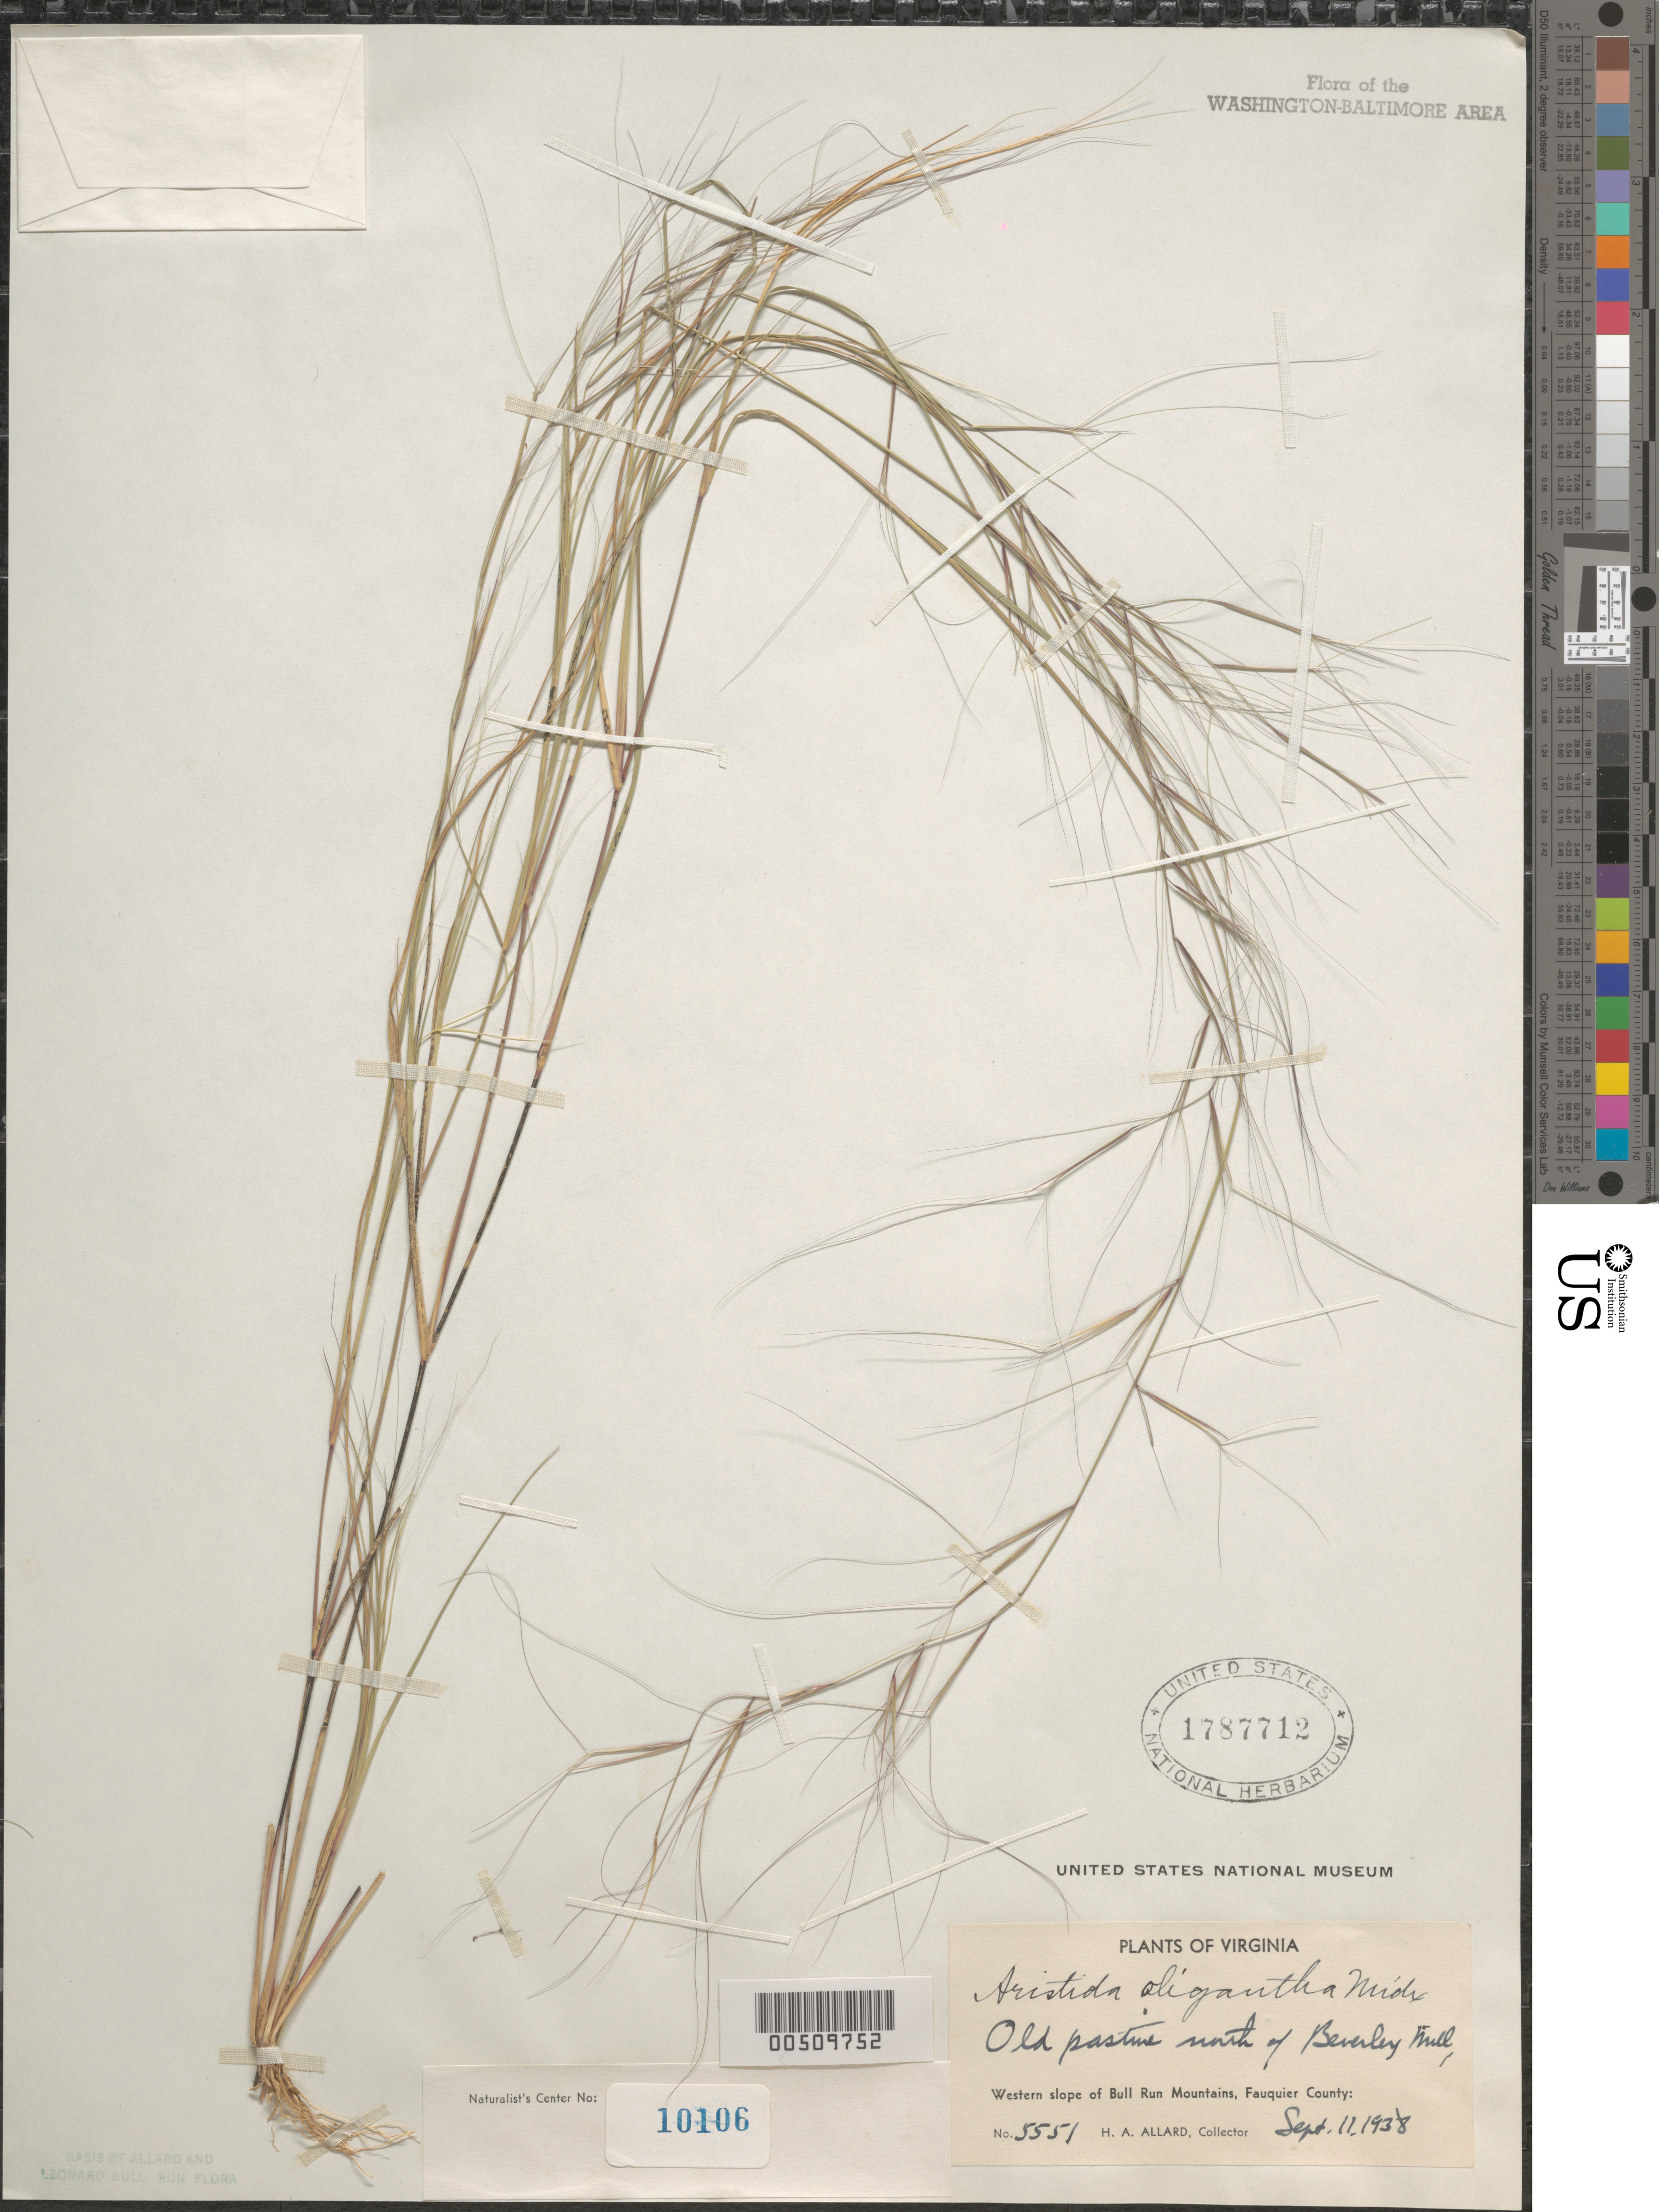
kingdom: Plantae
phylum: Tracheophyta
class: Liliopsida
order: Poales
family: Poaceae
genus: Aristida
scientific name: Aristida oligantha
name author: Michx.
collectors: H. A. Allard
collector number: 5551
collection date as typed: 11 Sep 1938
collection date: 1938-09-11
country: United States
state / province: Virginia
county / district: Fauquier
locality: Bull Run Mts., N of Beverley Mill Bull Run Mts.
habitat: Old pasture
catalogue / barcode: US 1787712